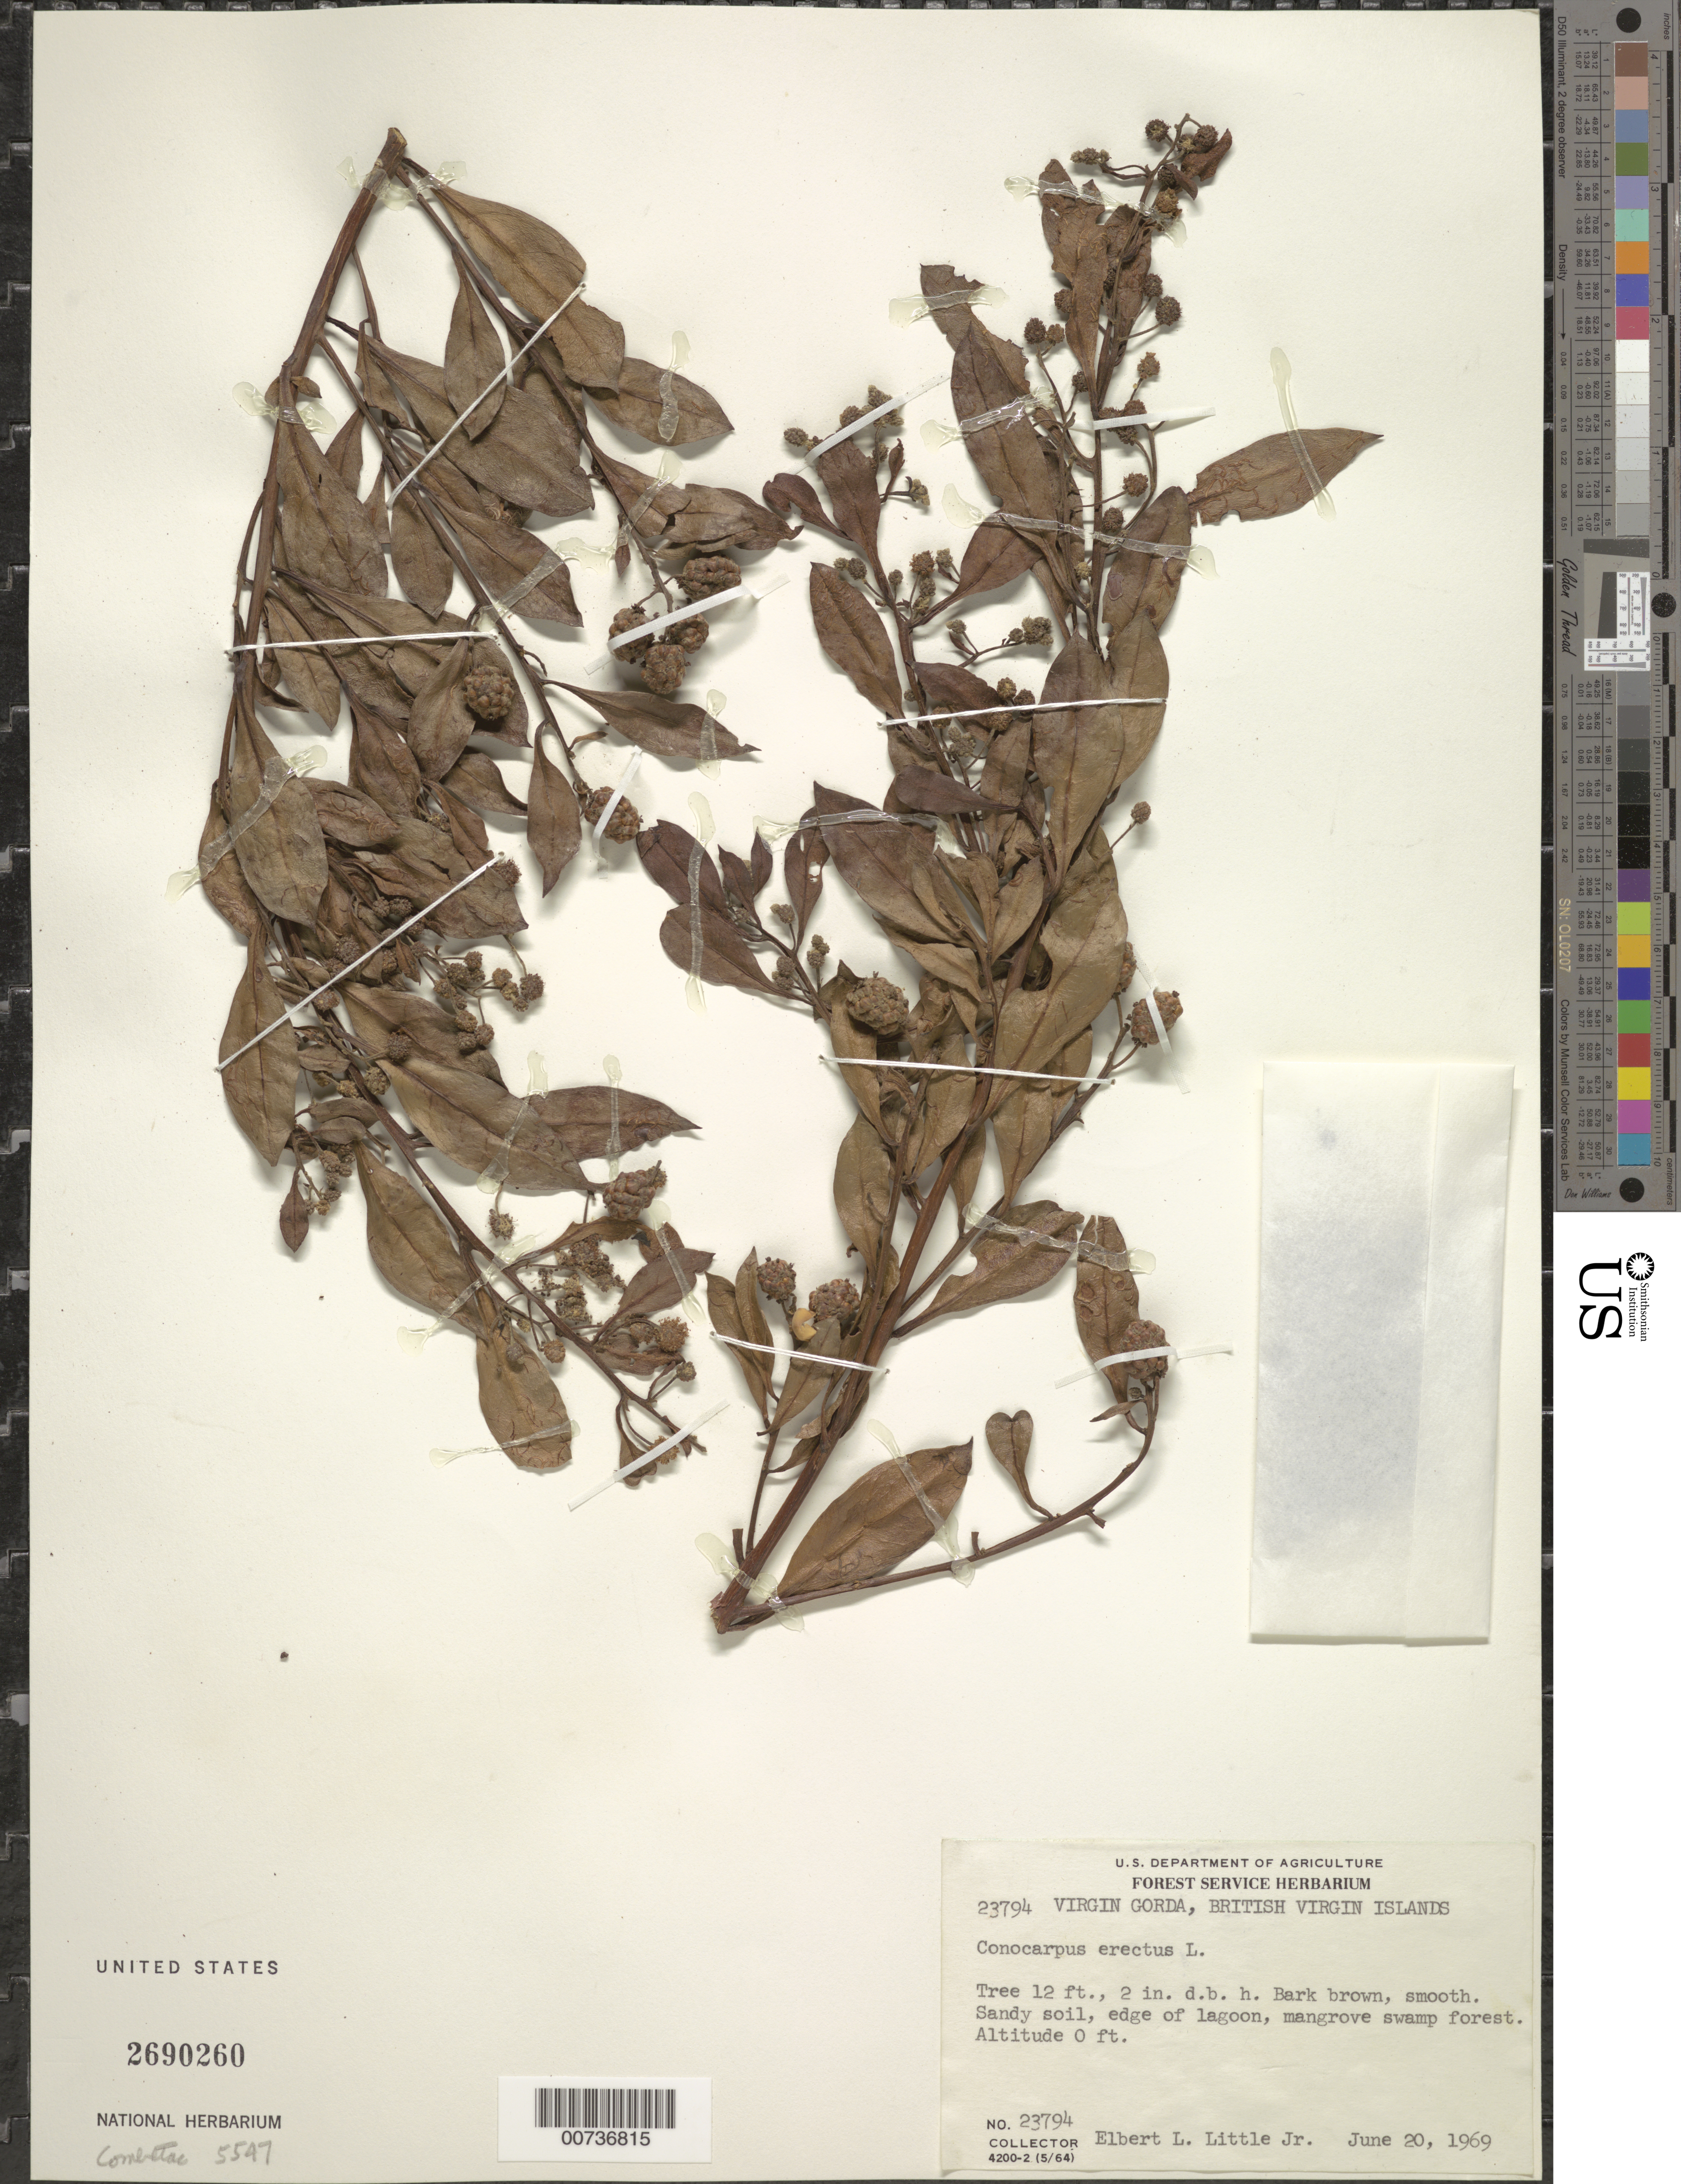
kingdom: Plantae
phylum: Tracheophyta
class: Magnoliopsida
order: Myrtales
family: Combretaceae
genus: Conocarpus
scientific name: Conocarpus erectus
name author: L.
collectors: E. L. Little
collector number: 23794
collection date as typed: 20 Jun 1969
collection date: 1969-06-20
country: British Virgin Islands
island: Virgin Gorda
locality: Mangrove swamp forest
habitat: Sandy soil, edge of lagoon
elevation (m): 0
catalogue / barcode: US 2690260